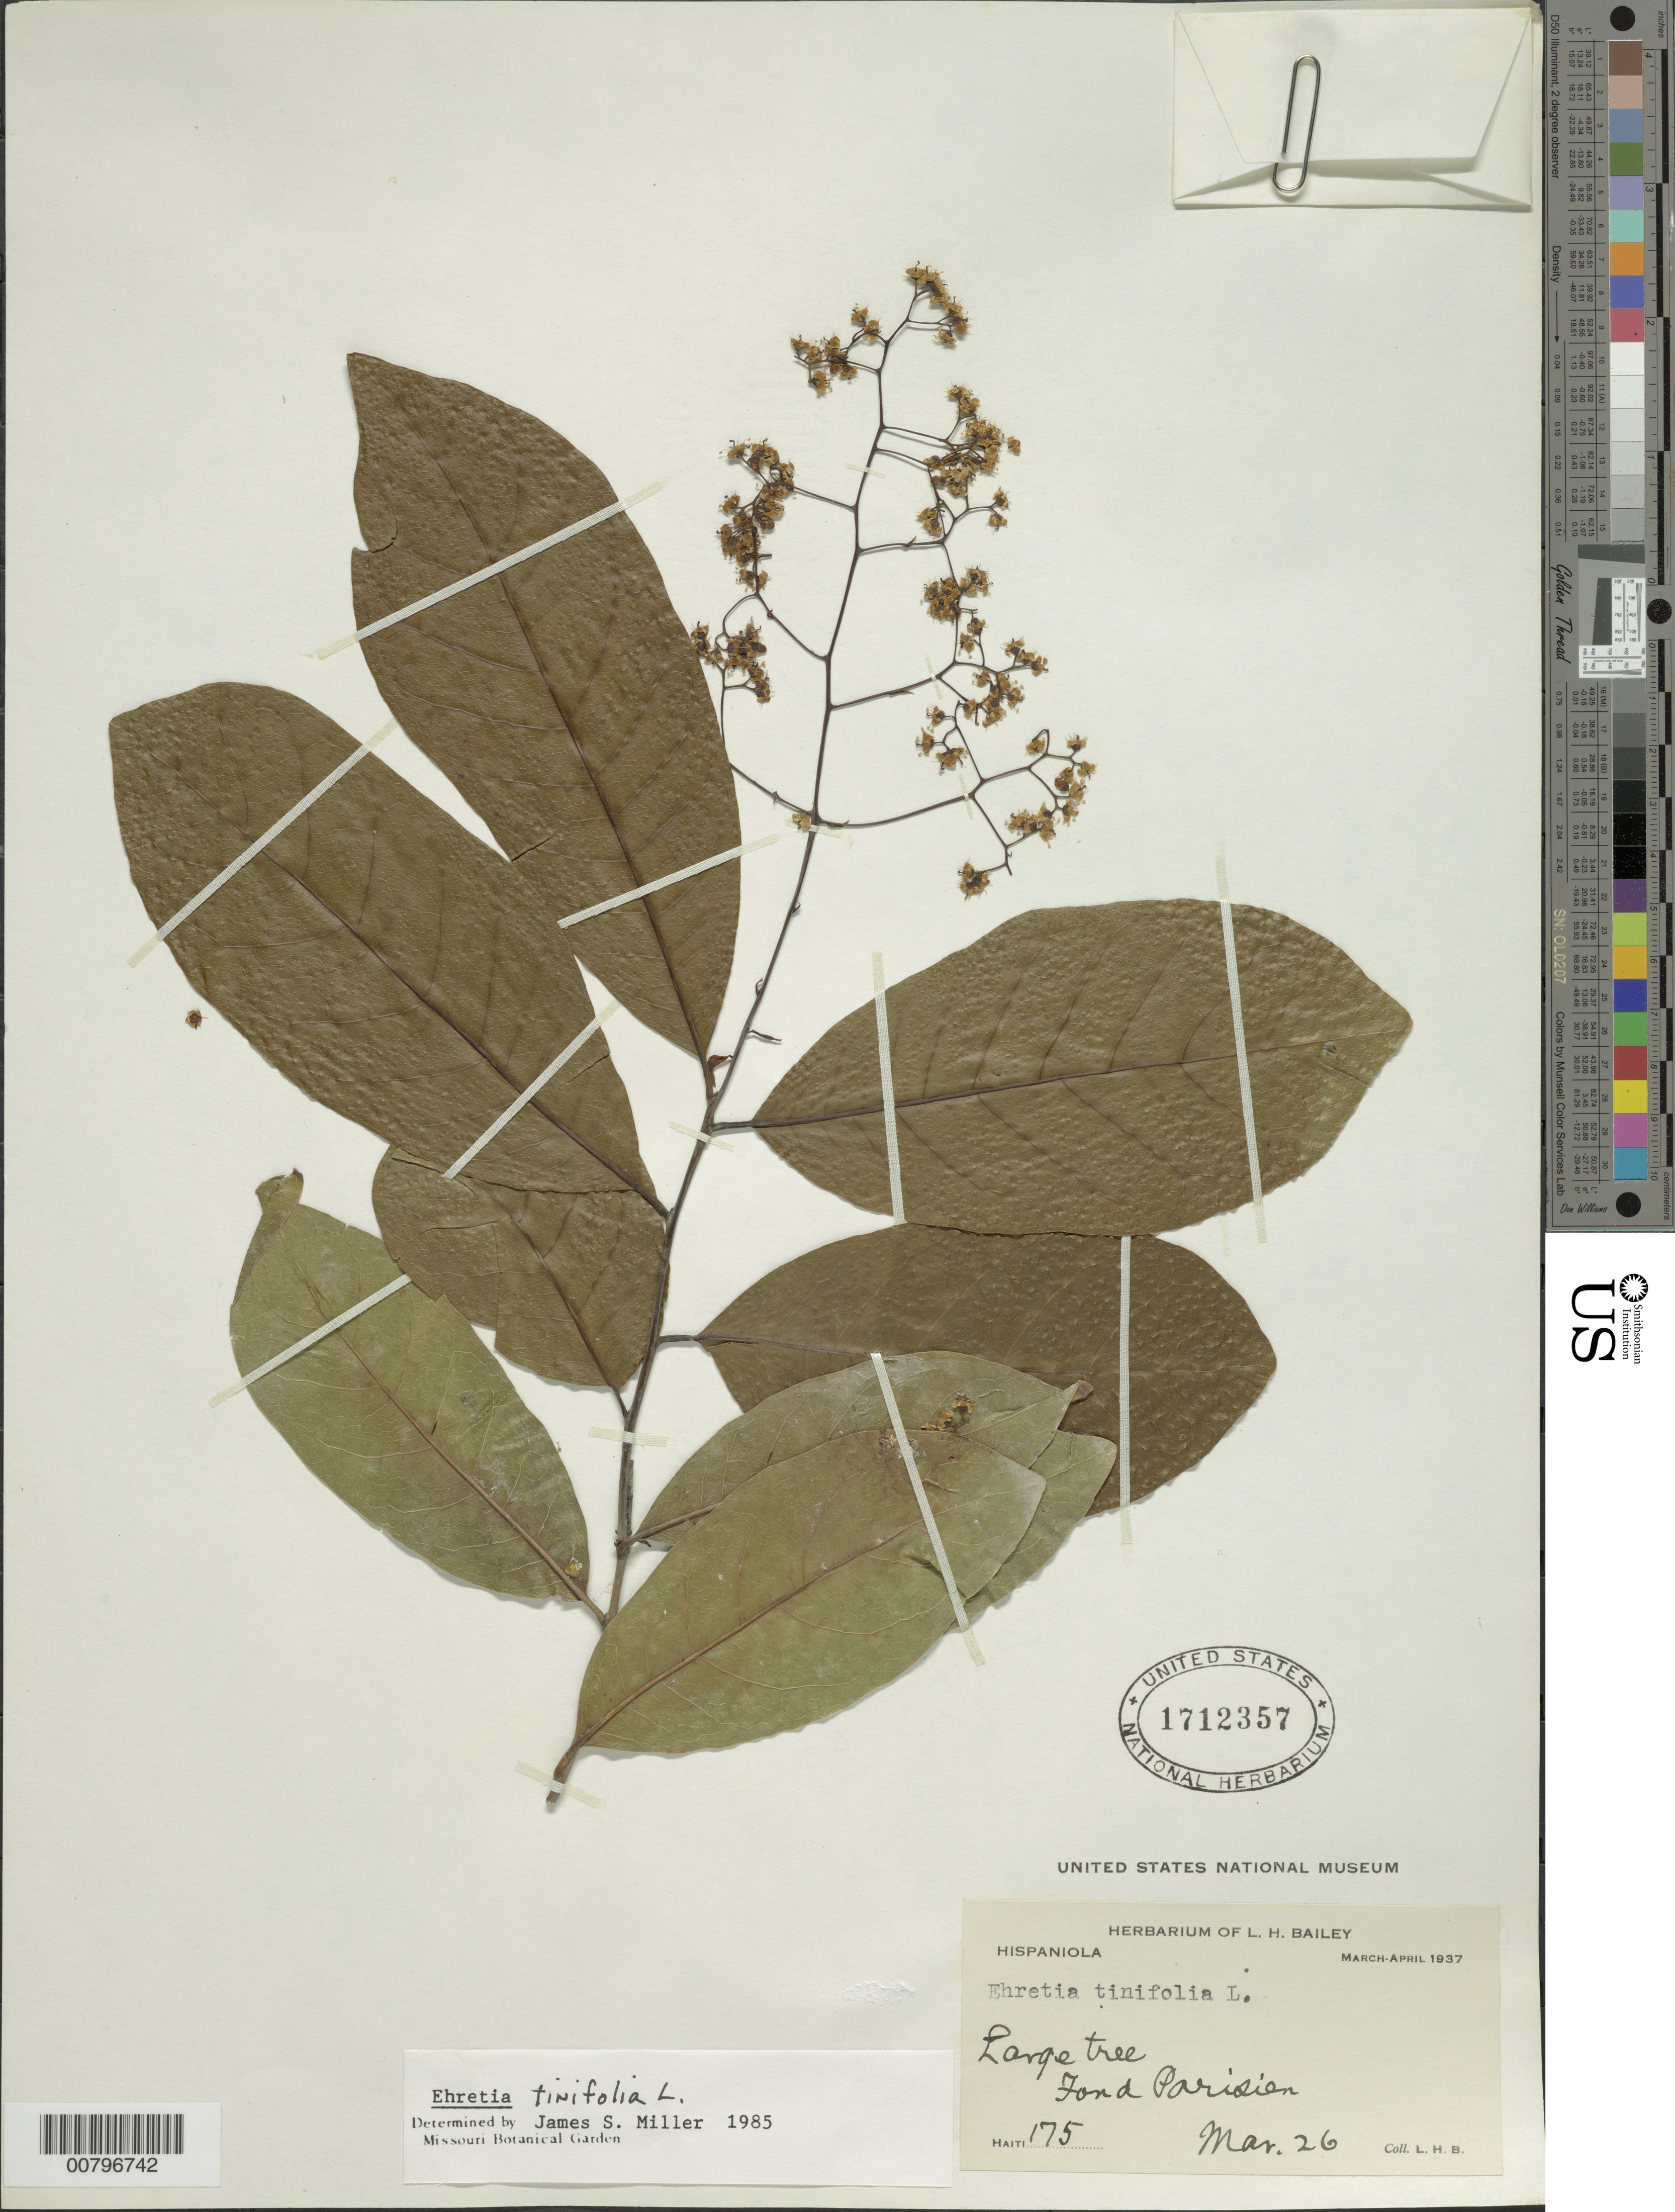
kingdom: Plantae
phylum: Tracheophyta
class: Magnoliopsida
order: Boraginales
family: Ehretiaceae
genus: Ehretia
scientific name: Ehretia tinifolia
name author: L.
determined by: Miller, James S., (MO), Missouri Botanical Garden (UNITED STATES)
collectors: L. H. Bailey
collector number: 175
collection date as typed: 26 Mar 1937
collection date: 1937-03-26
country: Haiti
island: Hispaniola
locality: Fond Parisien.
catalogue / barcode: US 1712357